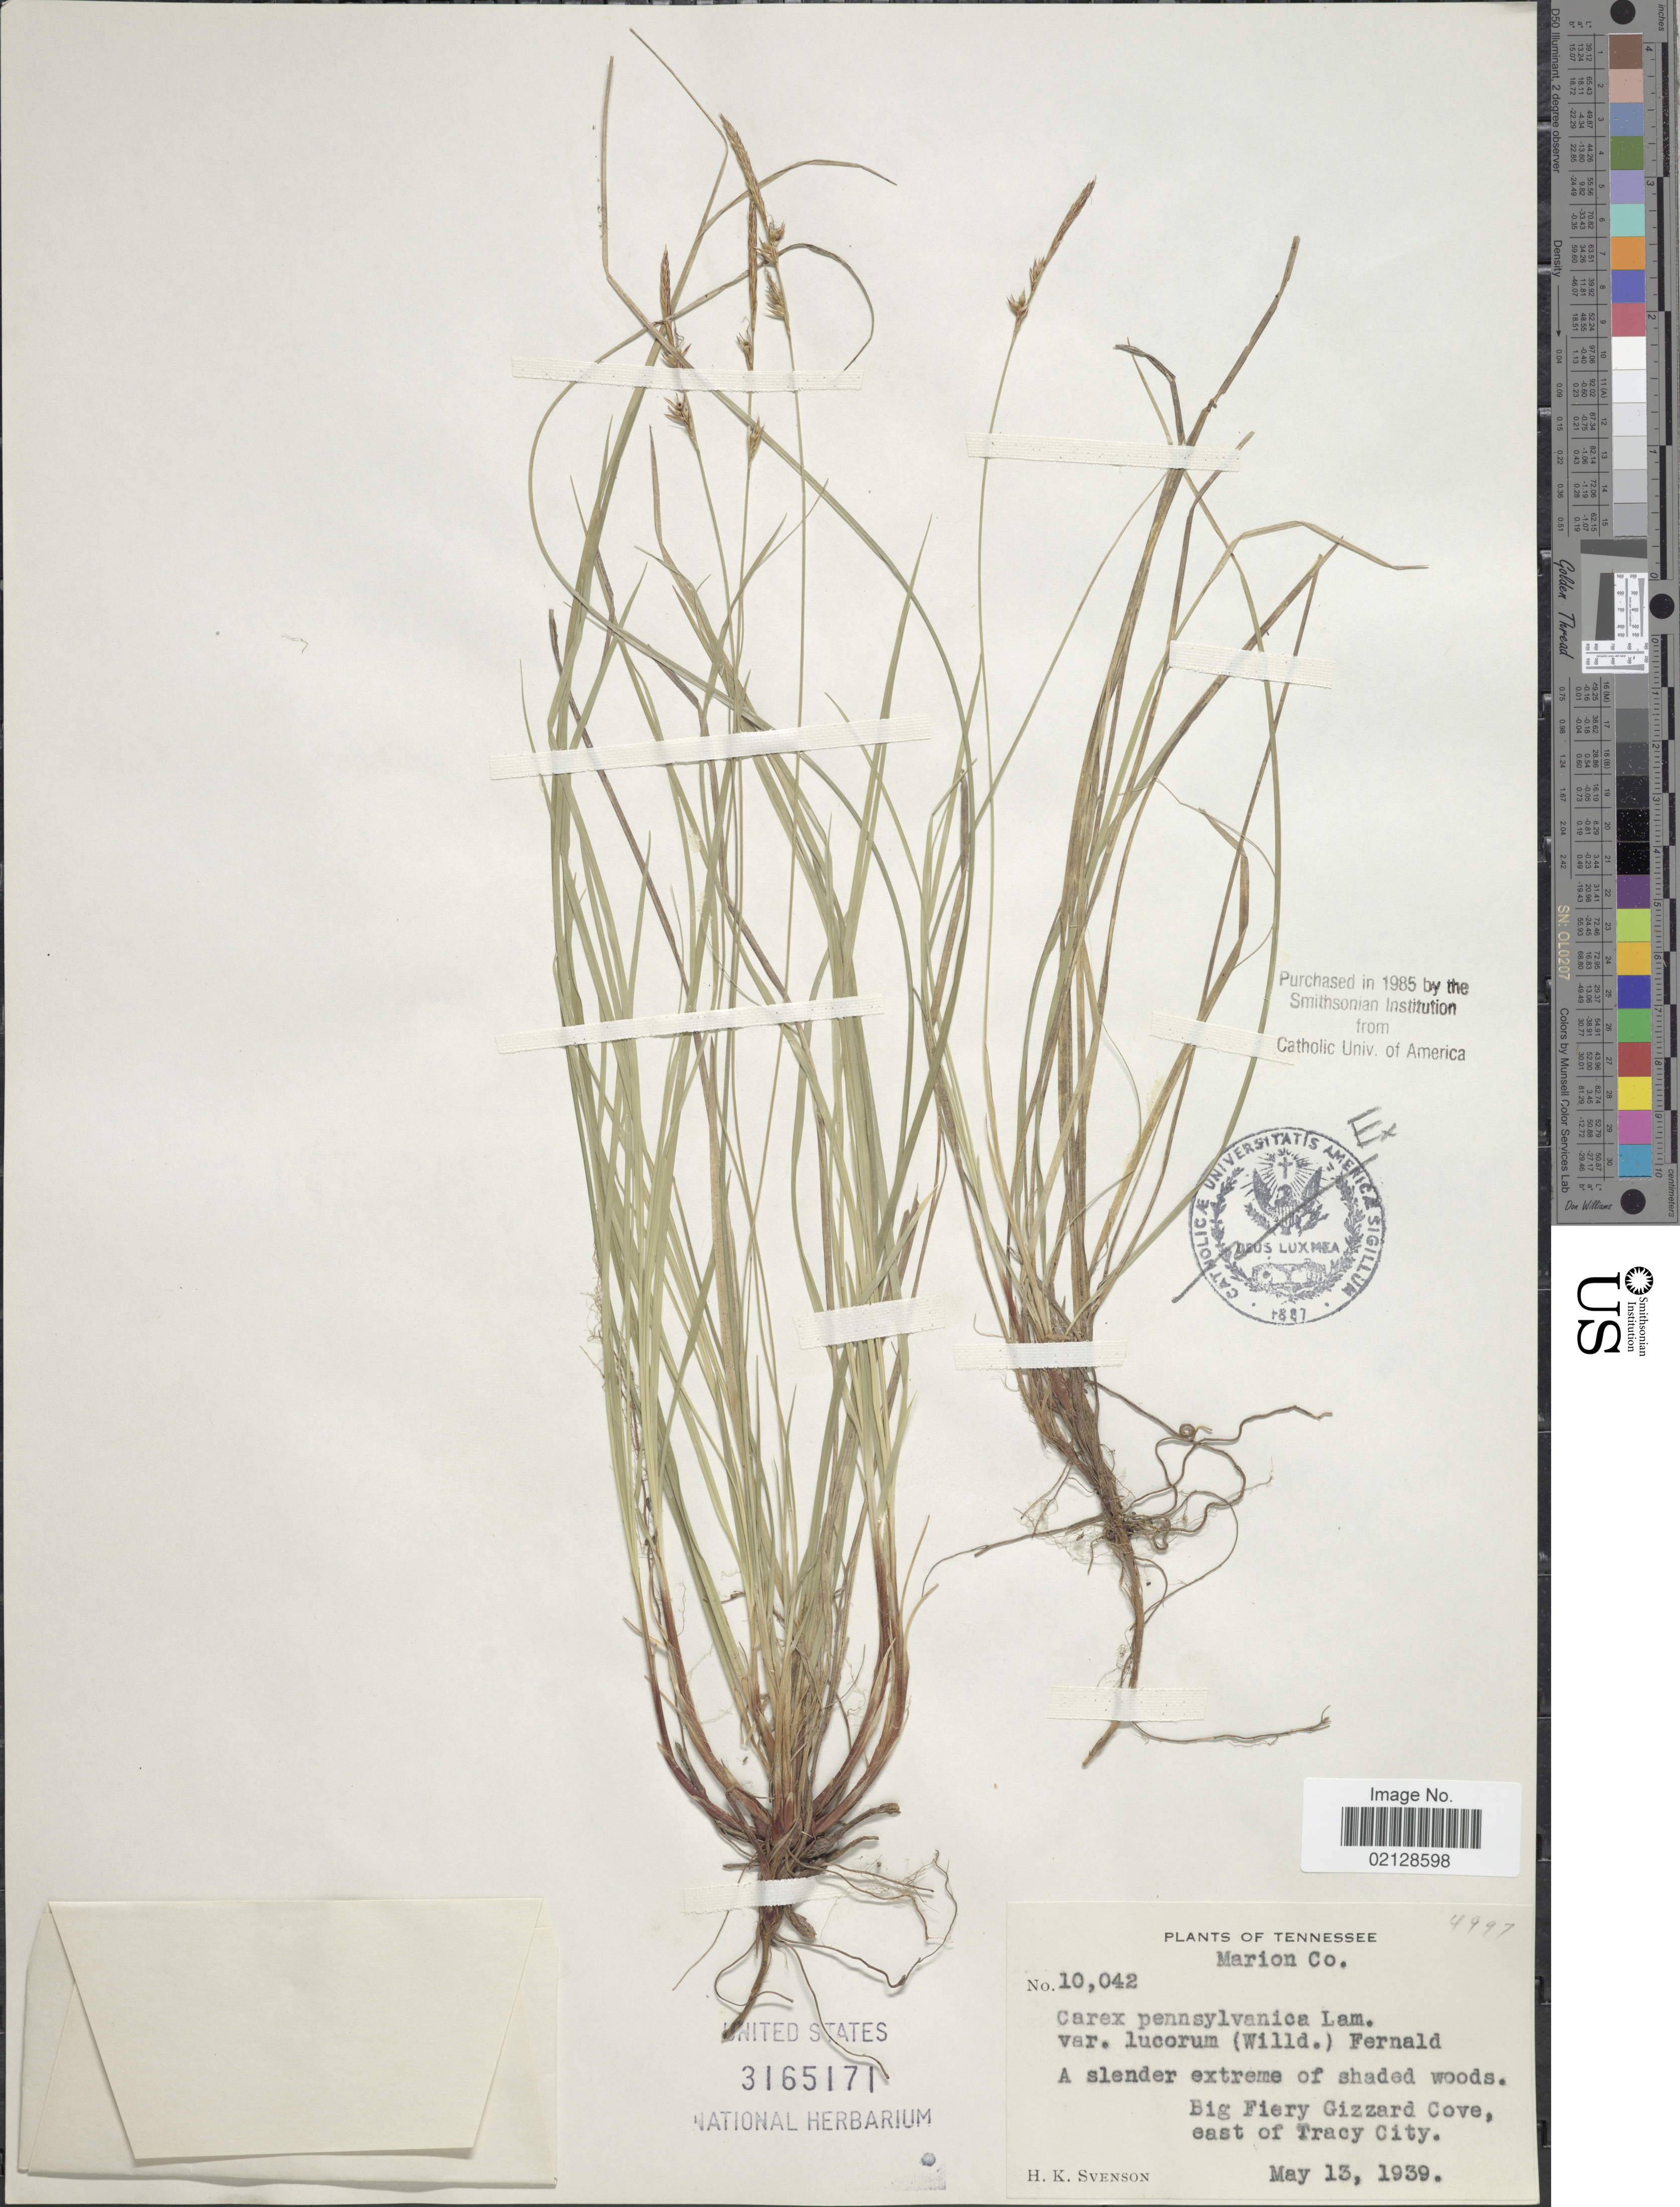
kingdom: Plantae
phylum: Tracheophyta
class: Liliopsida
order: Poales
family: Cyperaceae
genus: Carex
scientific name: Carex pensylvanica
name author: Lam.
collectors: H. K. Svenson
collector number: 10042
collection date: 1939-05-13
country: United States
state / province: Tennessee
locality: Marion Co., Big Fiery Gizzard Cove, East of Tracy City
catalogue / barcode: US 3165171